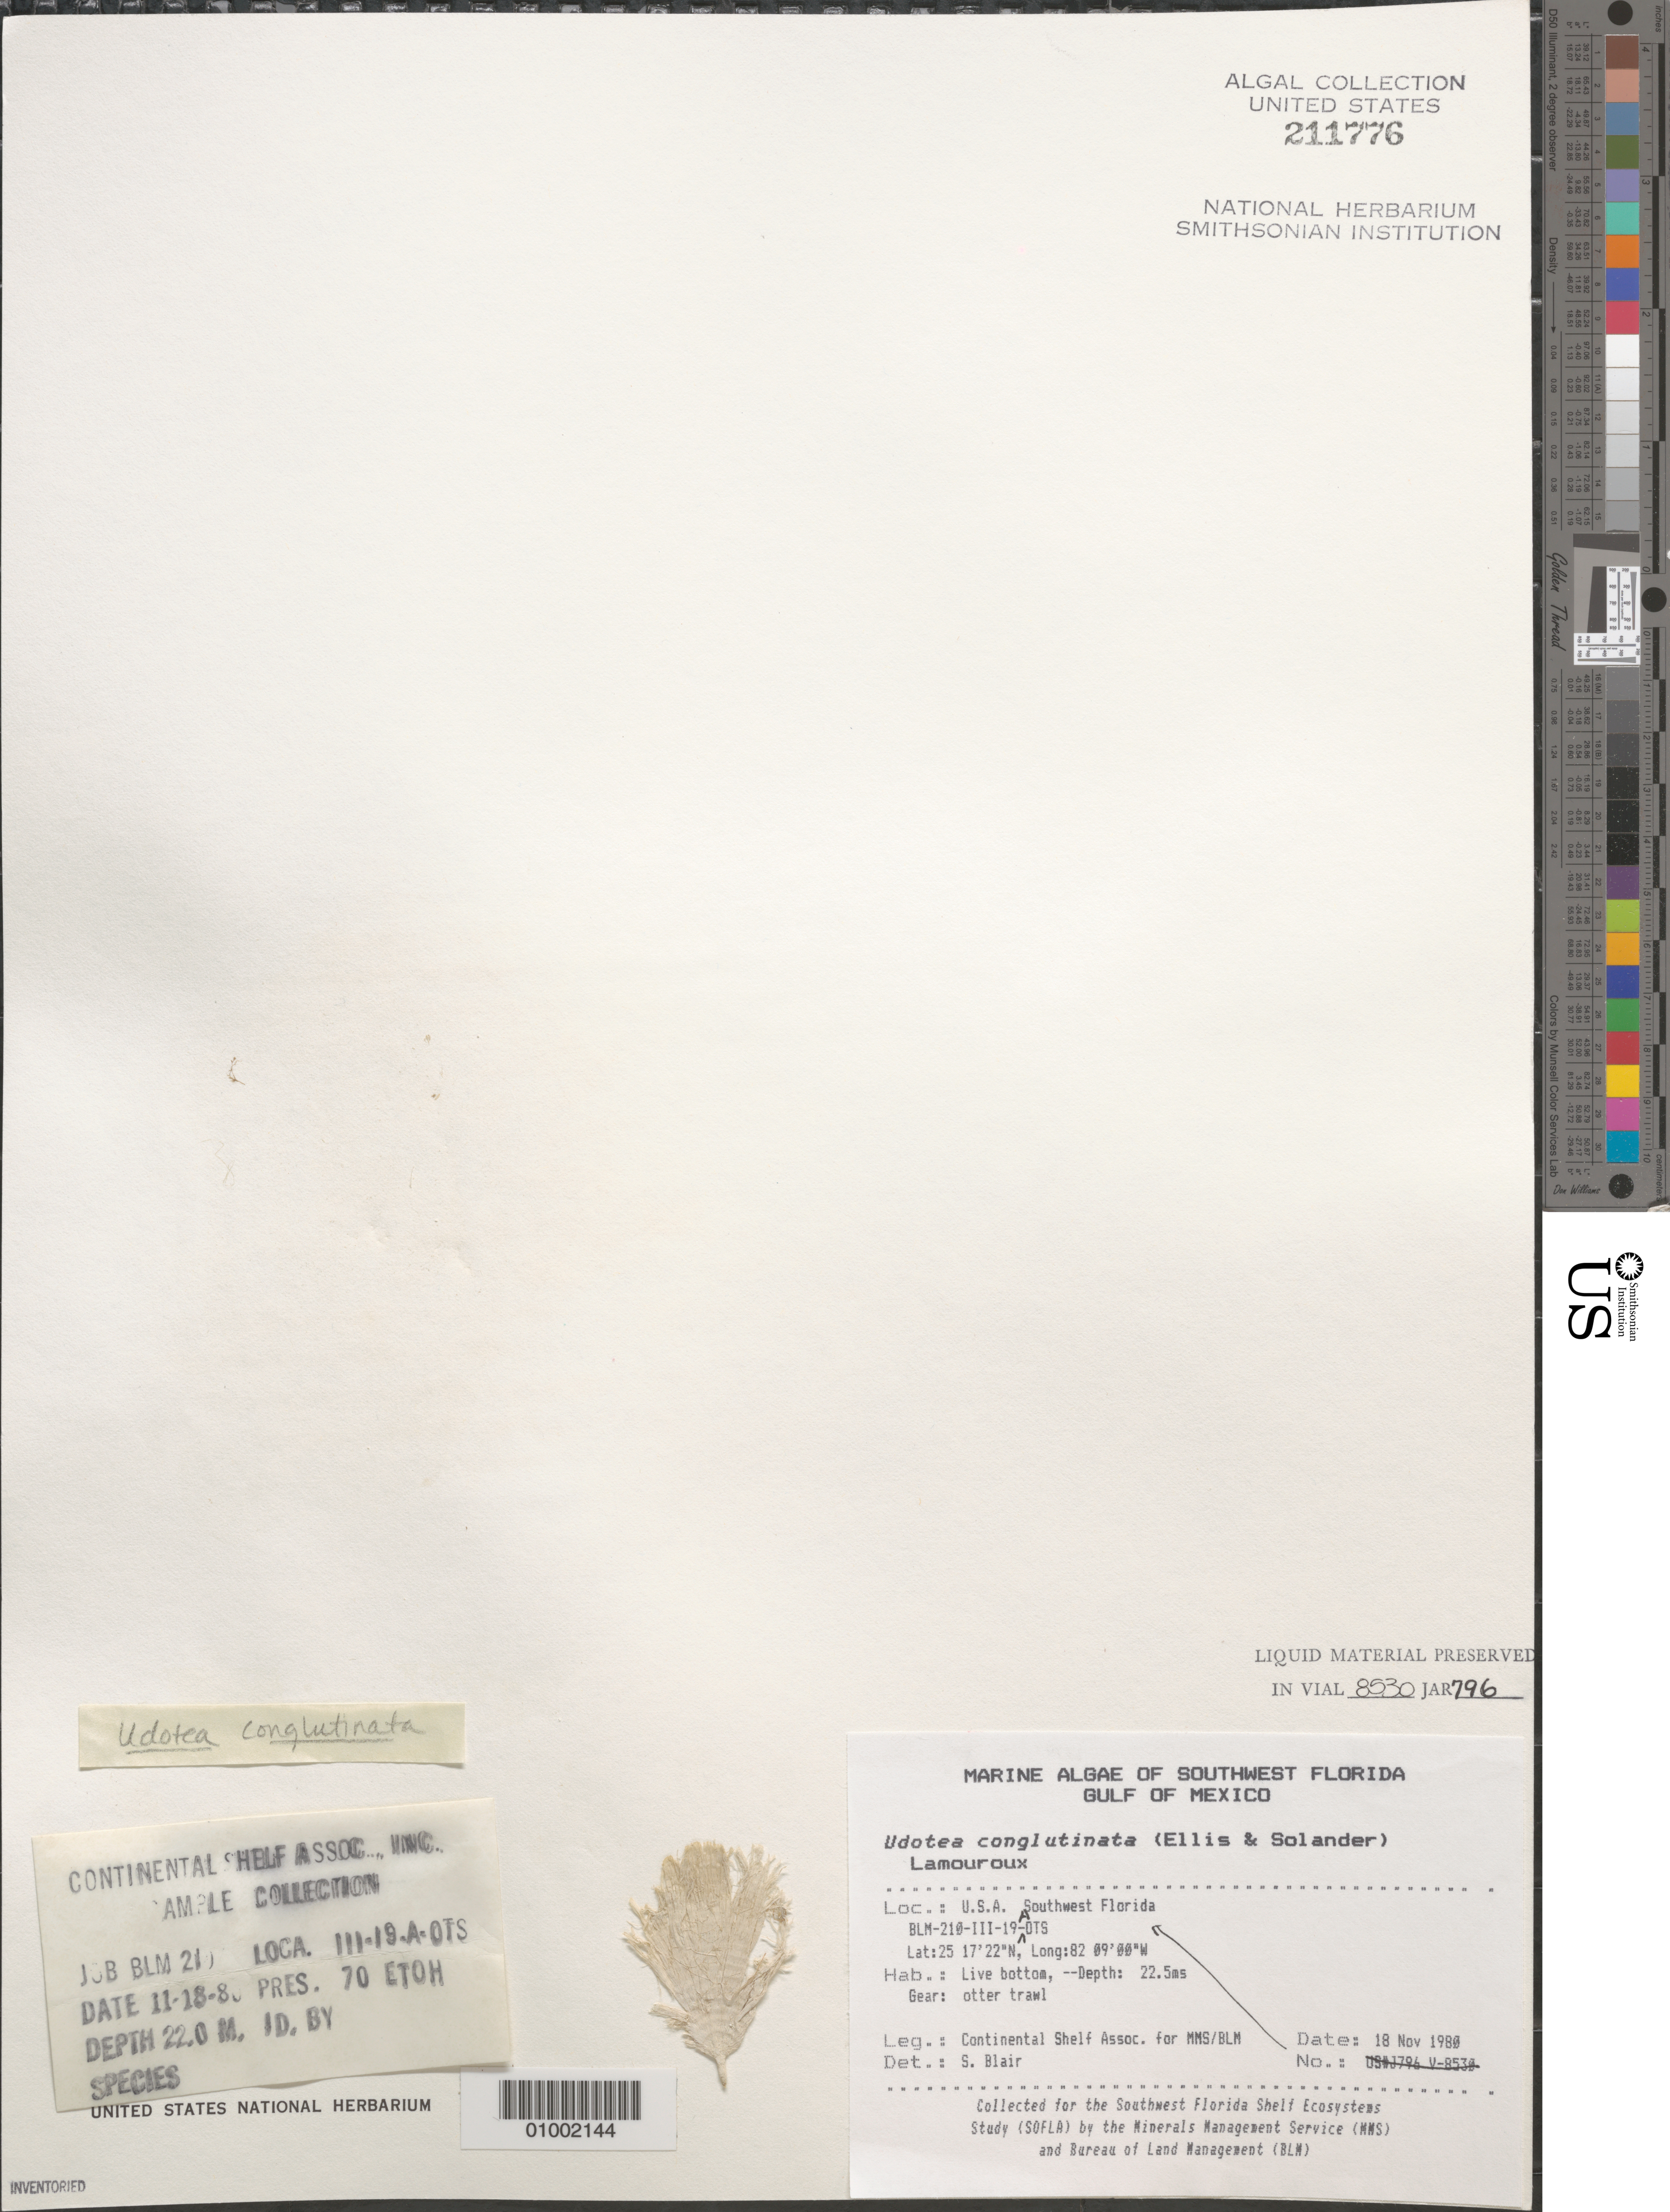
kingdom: Plantae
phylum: Chlorophyta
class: Ulvophyceae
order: Bryopsidales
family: Udoteaceae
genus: Udotea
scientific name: Udotea conglutinata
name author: (Ellis & Sol.) J.V.Lamouroux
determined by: Blair, S. M.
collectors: Continental Shelf Associates for the MMS/BLM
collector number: BLM-210-III-19-A-OTS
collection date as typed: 18 Nov 1980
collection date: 1980-11-18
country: United States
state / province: Florida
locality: Gulf of Mexico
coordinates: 25 17'22"N, 82 09'00"W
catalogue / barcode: US 211776